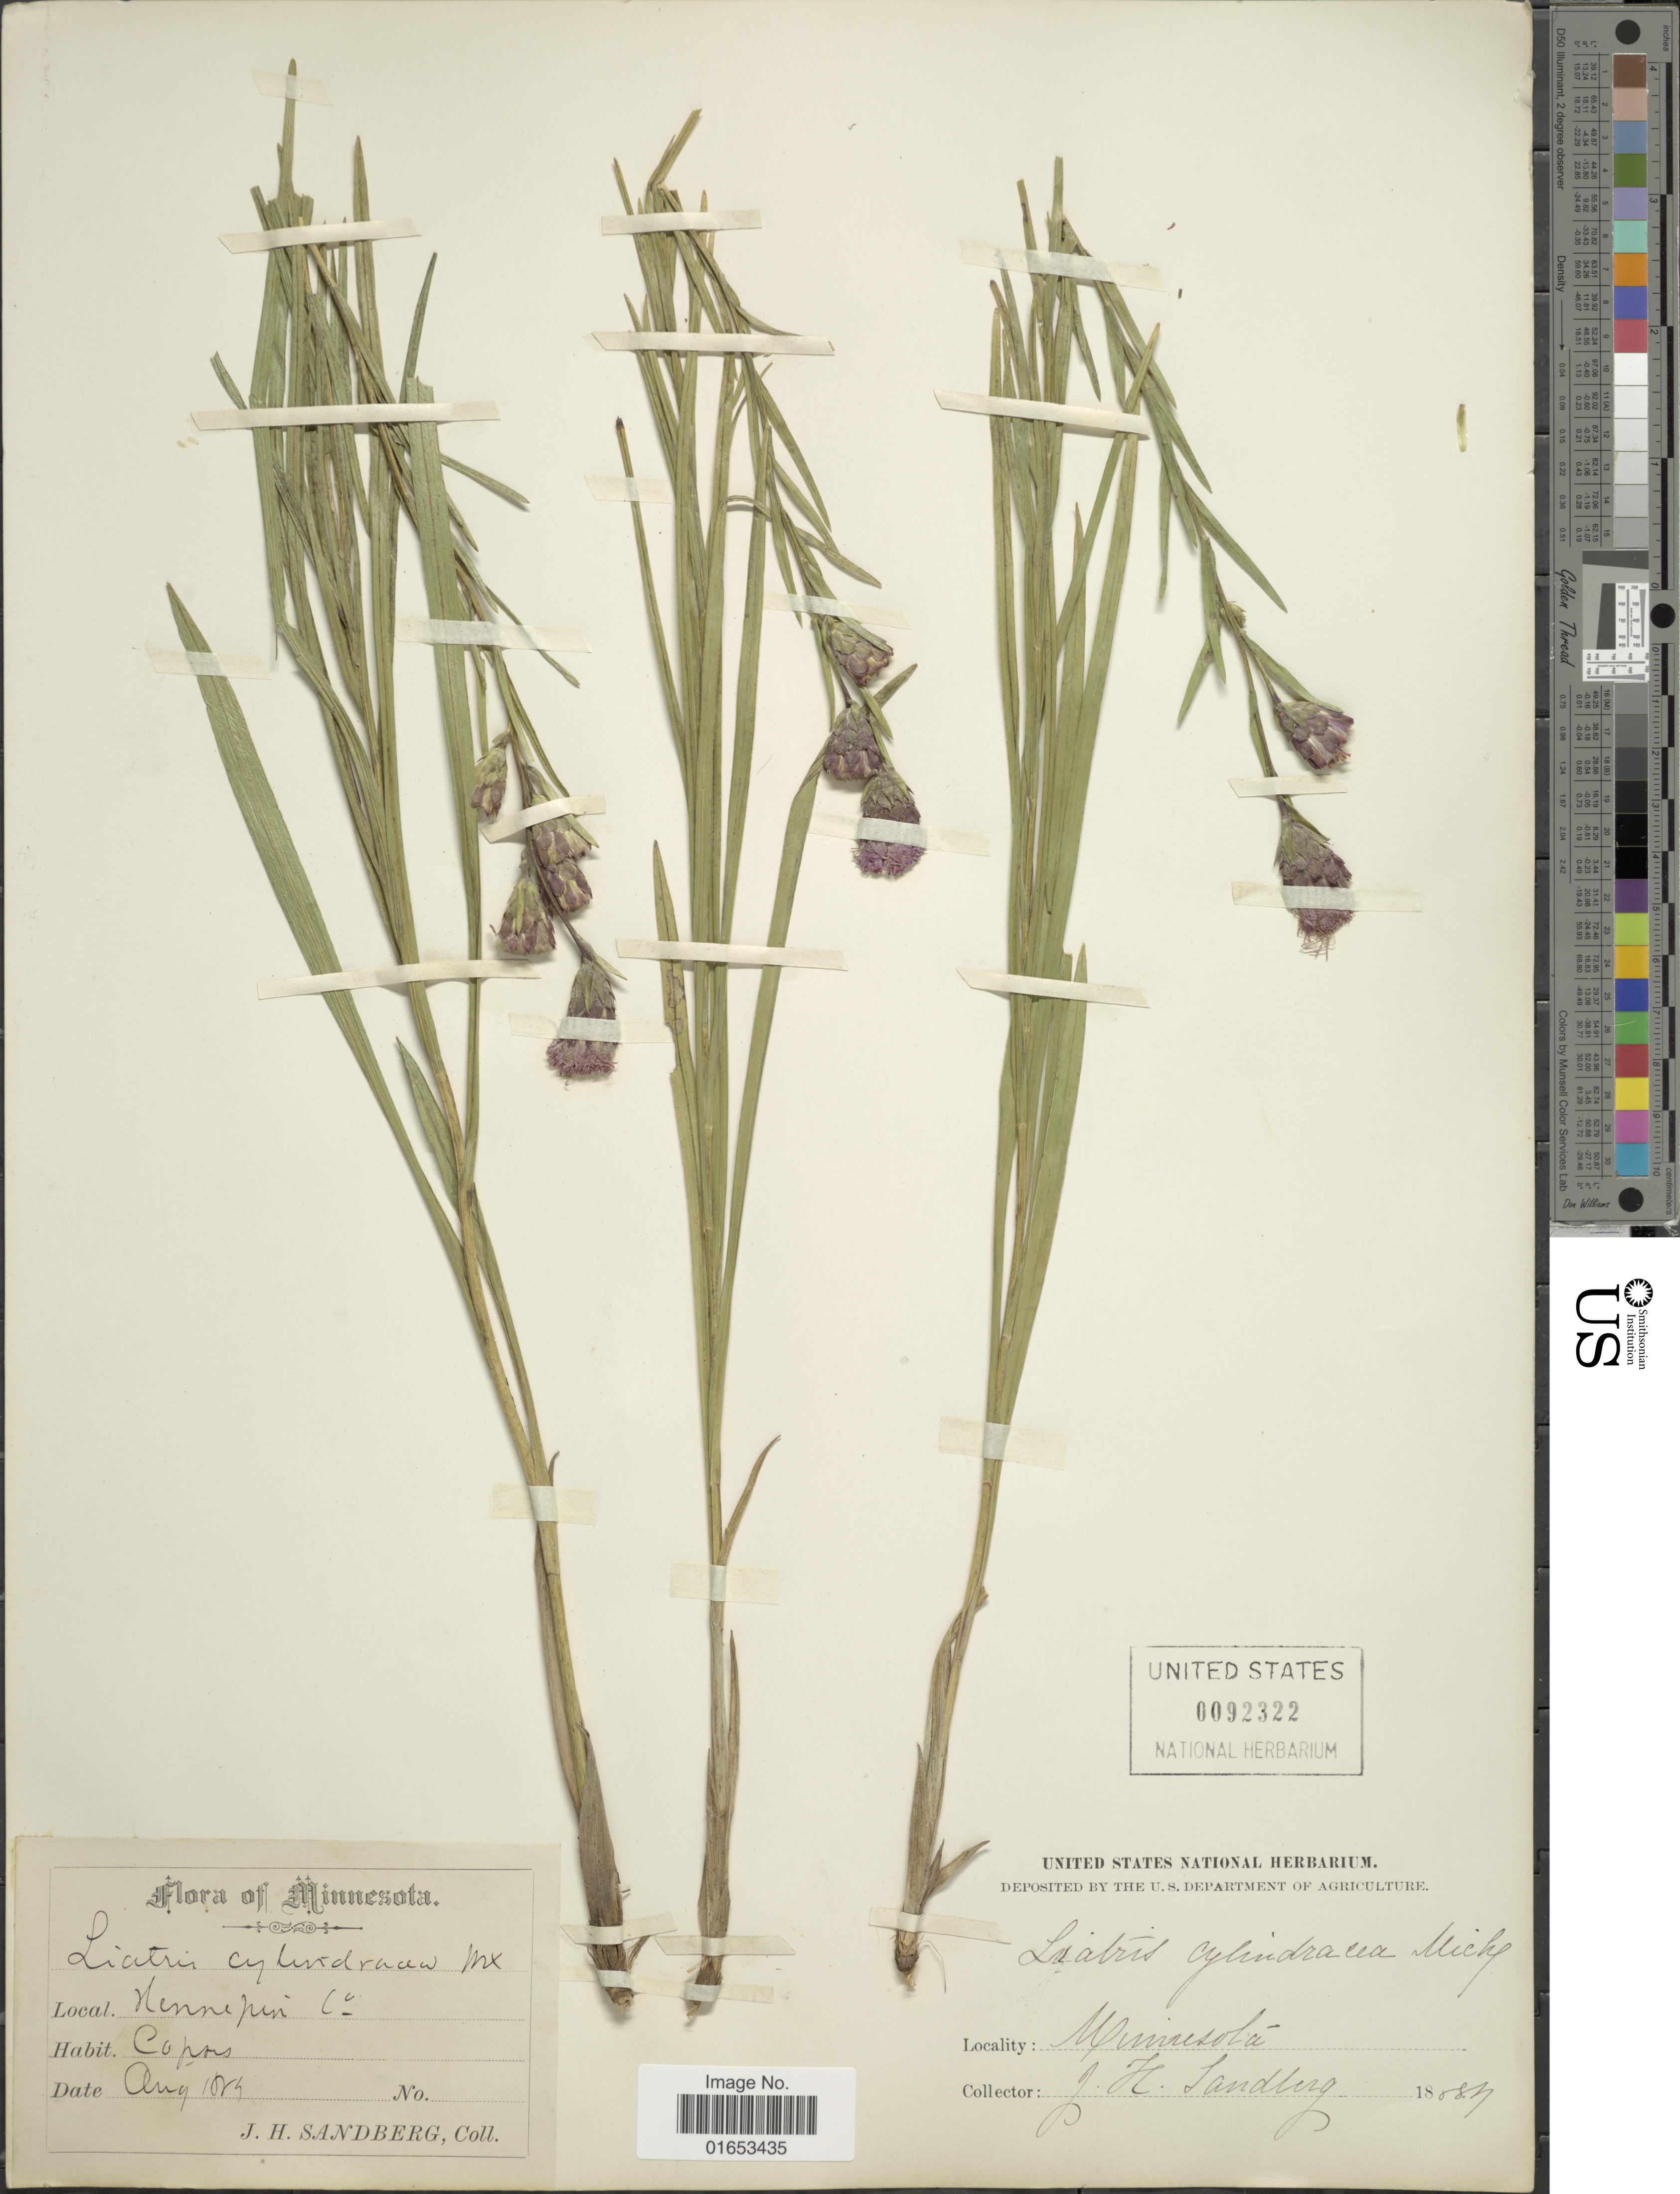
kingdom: Plantae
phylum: Tracheophyta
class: Magnoliopsida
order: Asterales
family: Asteraceae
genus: Liatris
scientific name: Liatris cylindracea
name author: Michaux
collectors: J. H. Sandberg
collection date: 1883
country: United States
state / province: Minnesota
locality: Hennepin Co., Coprus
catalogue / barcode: US 92322